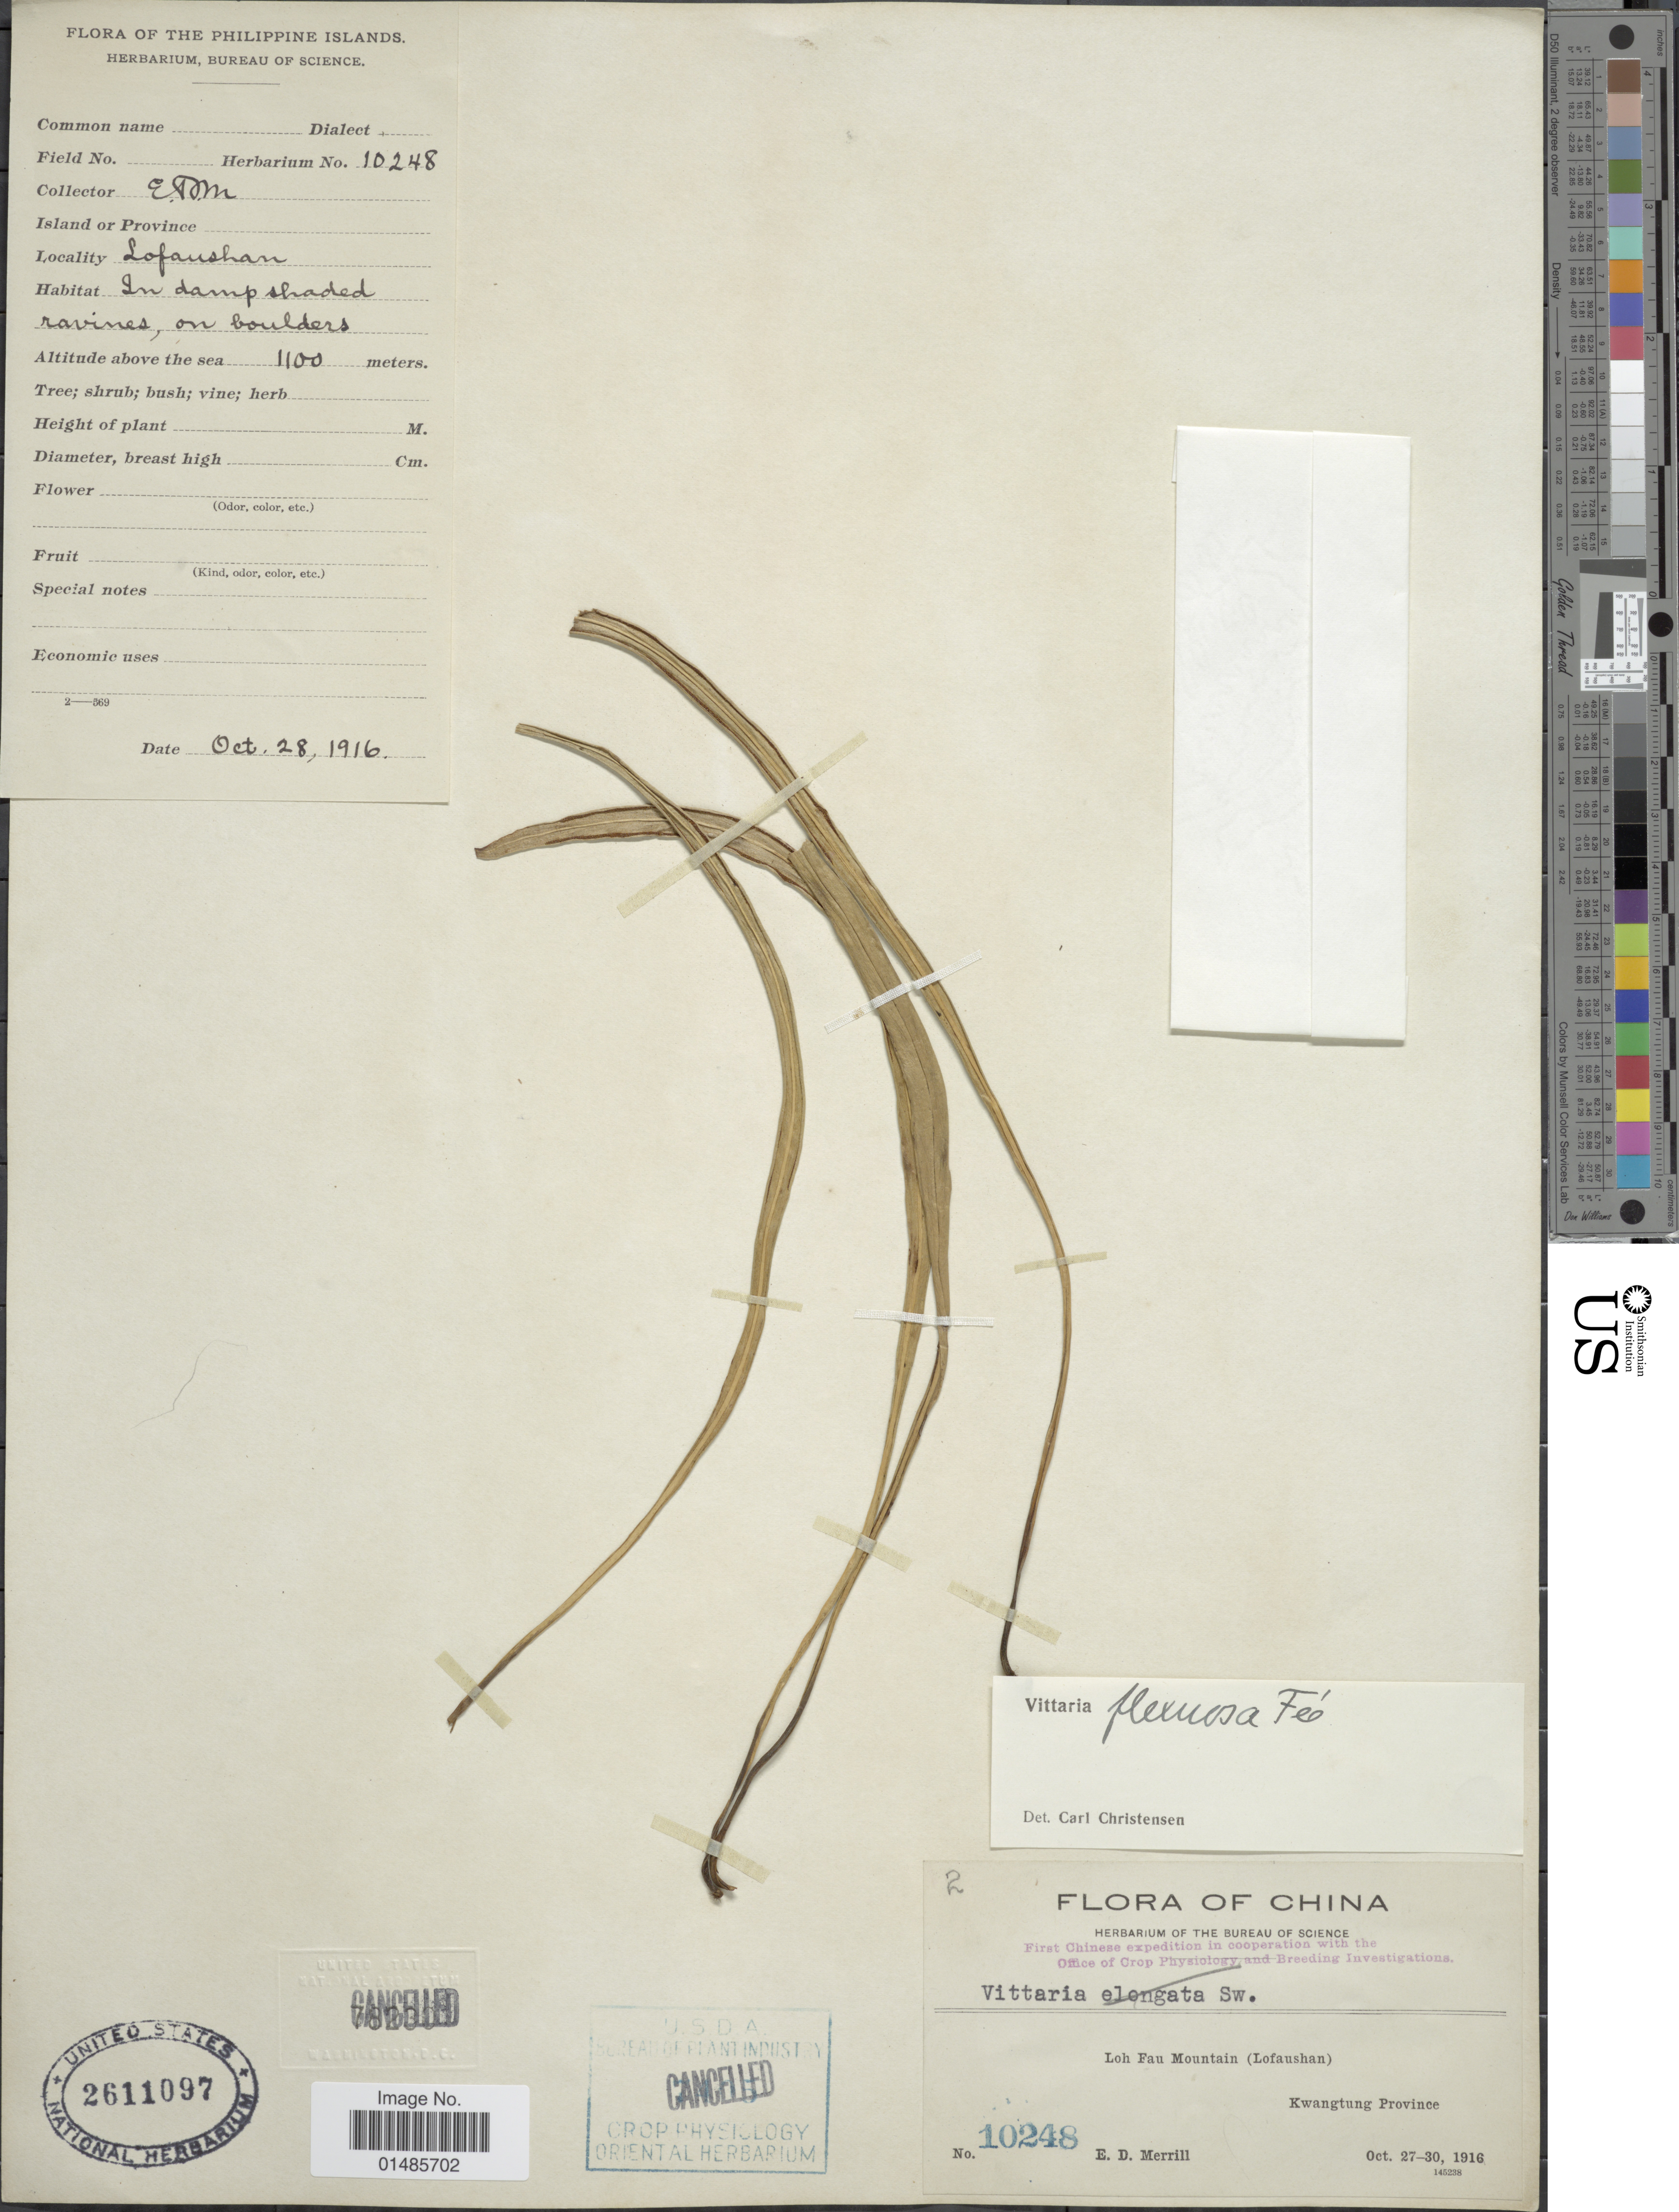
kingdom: Plantae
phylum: Tracheophyta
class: Polypodiopsida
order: Polypodiales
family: Pteridaceae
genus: Haplopteris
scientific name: Haplopteris flexuosa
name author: (Fée) E.H. Crane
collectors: E. D. Merrill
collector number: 10248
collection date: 1916-10-28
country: China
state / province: Guangdong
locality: Loh Fau Mountain (Lofaushan). Kwangtung Province.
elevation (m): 1100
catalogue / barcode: US 2611097